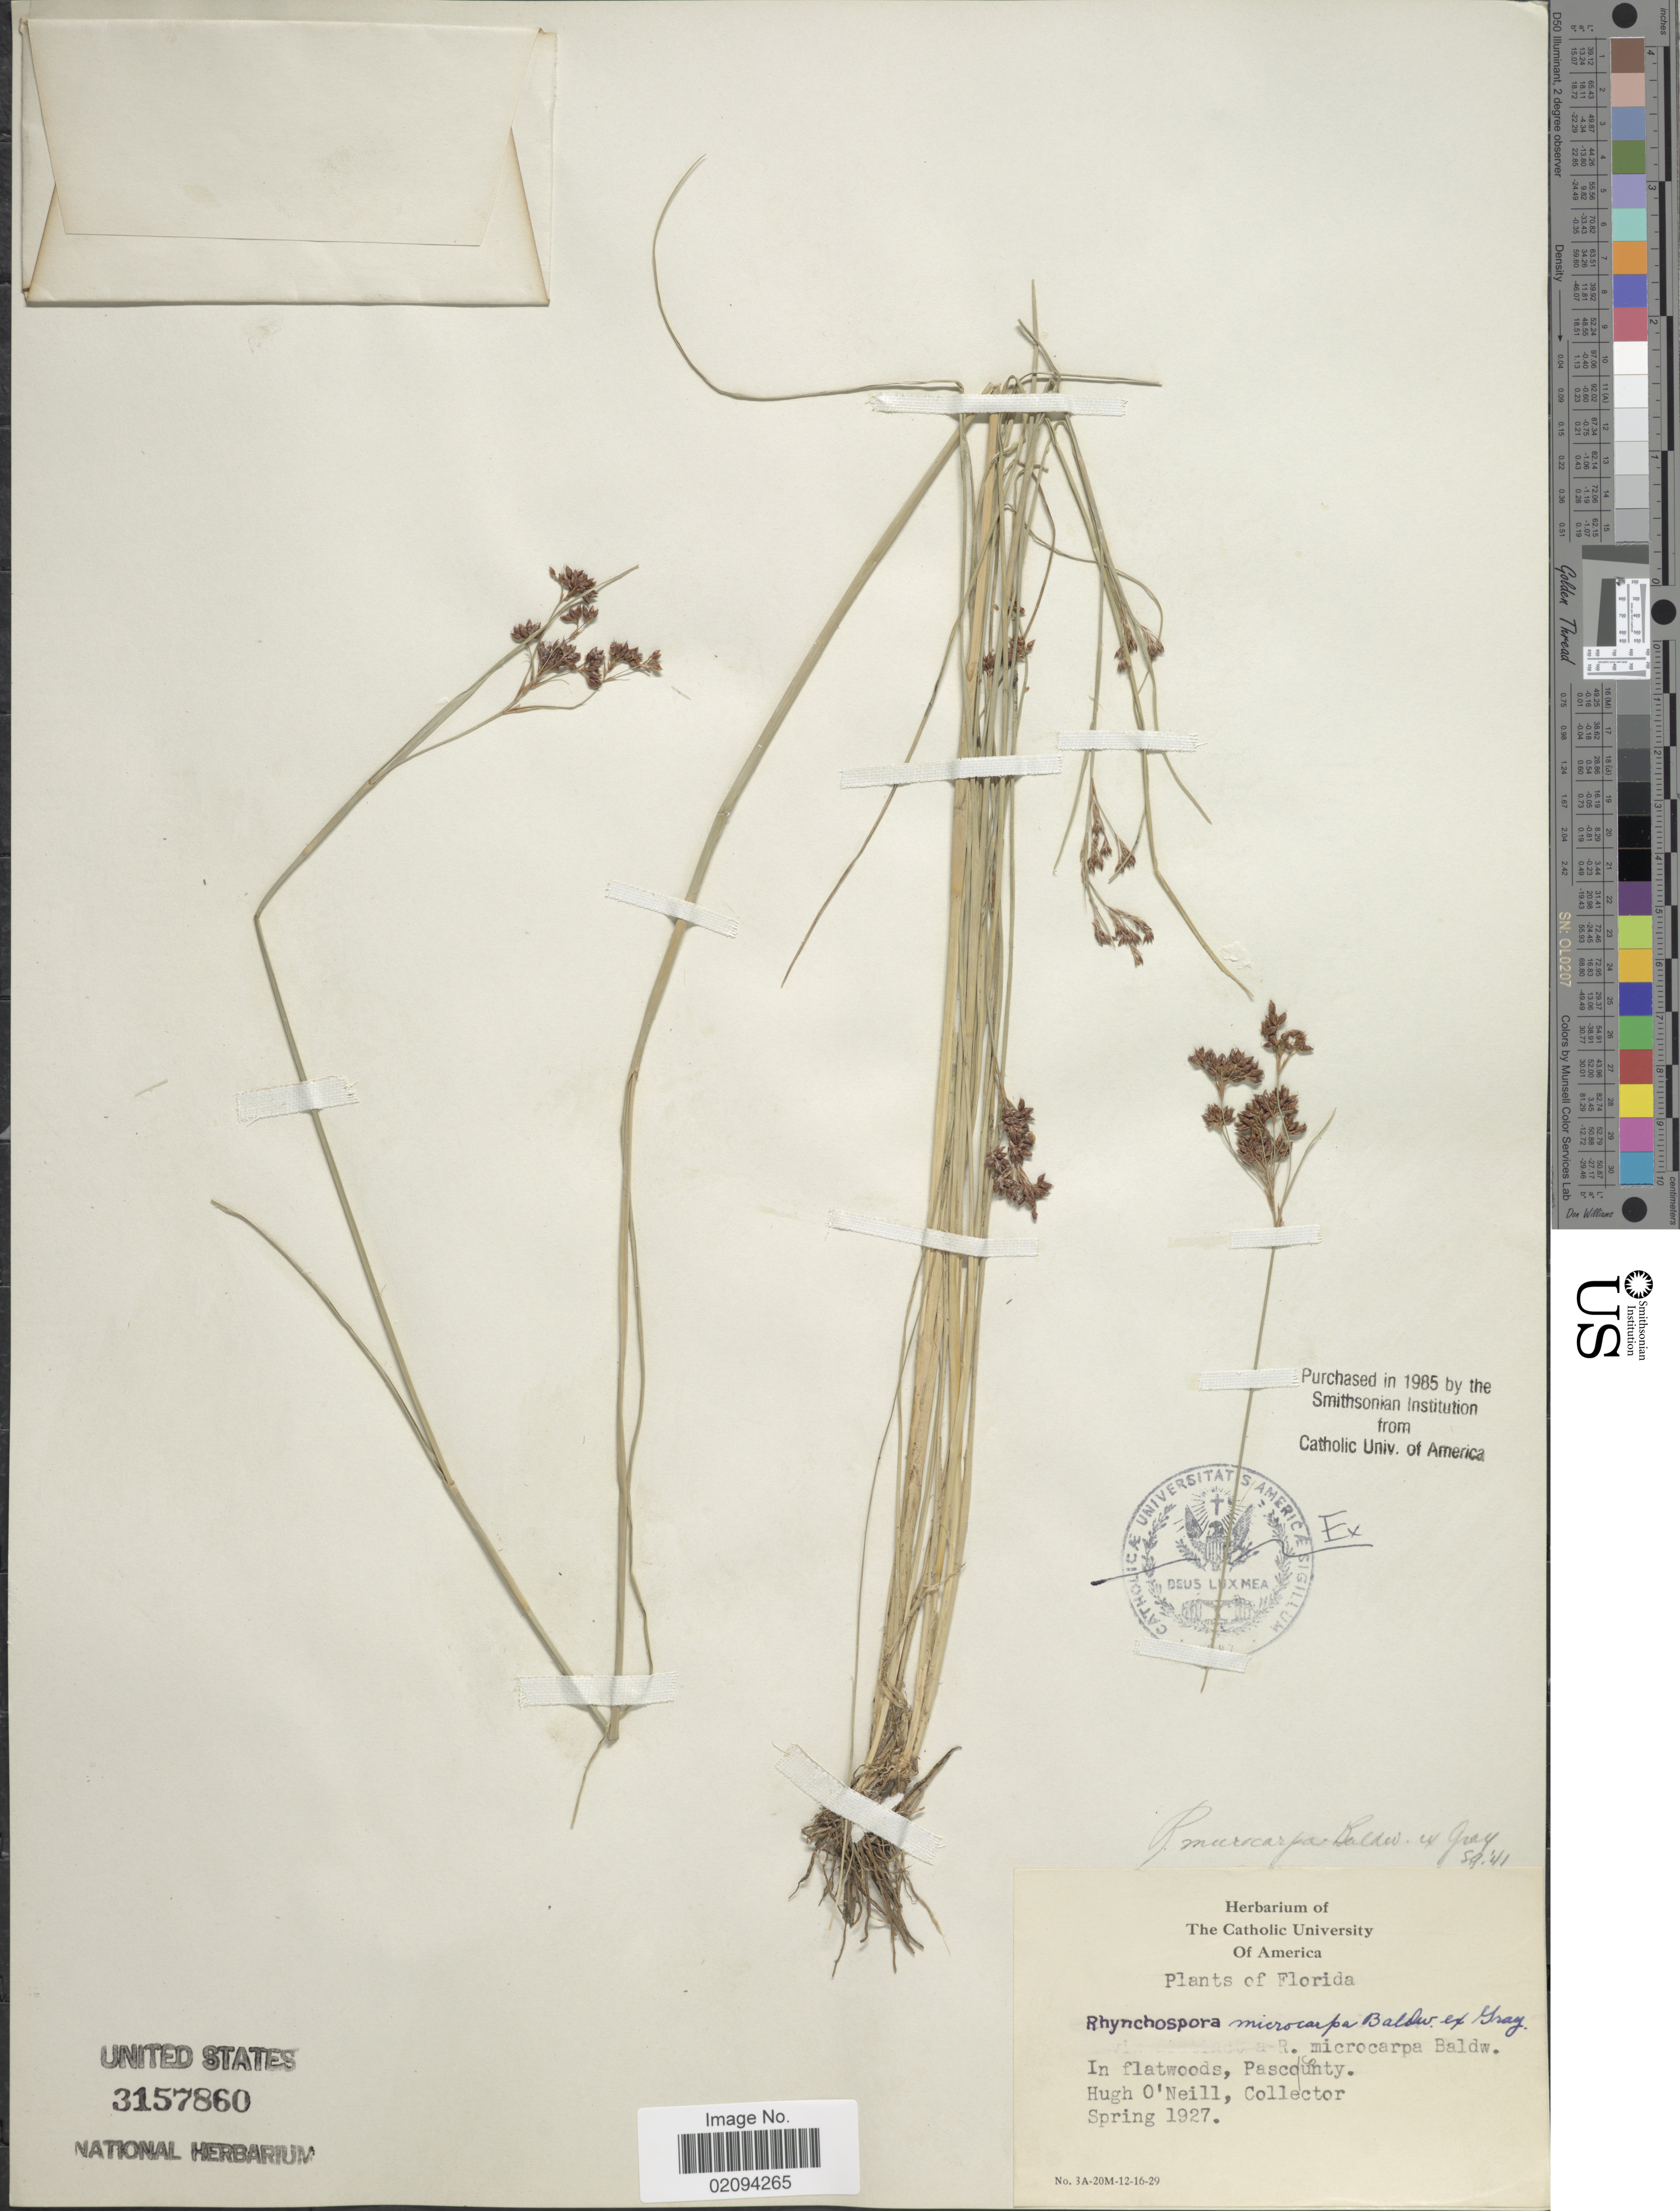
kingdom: Plantae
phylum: Tracheophyta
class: Liliopsida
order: Poales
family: Cyperaceae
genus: Rhynchospora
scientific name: Rhynchospora microcarpa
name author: Baldwin ex A. Gray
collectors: H. O'Neill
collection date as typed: Spring 1927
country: United States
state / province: Florida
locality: In flatwoods, Pasco County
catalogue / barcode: US 3157860